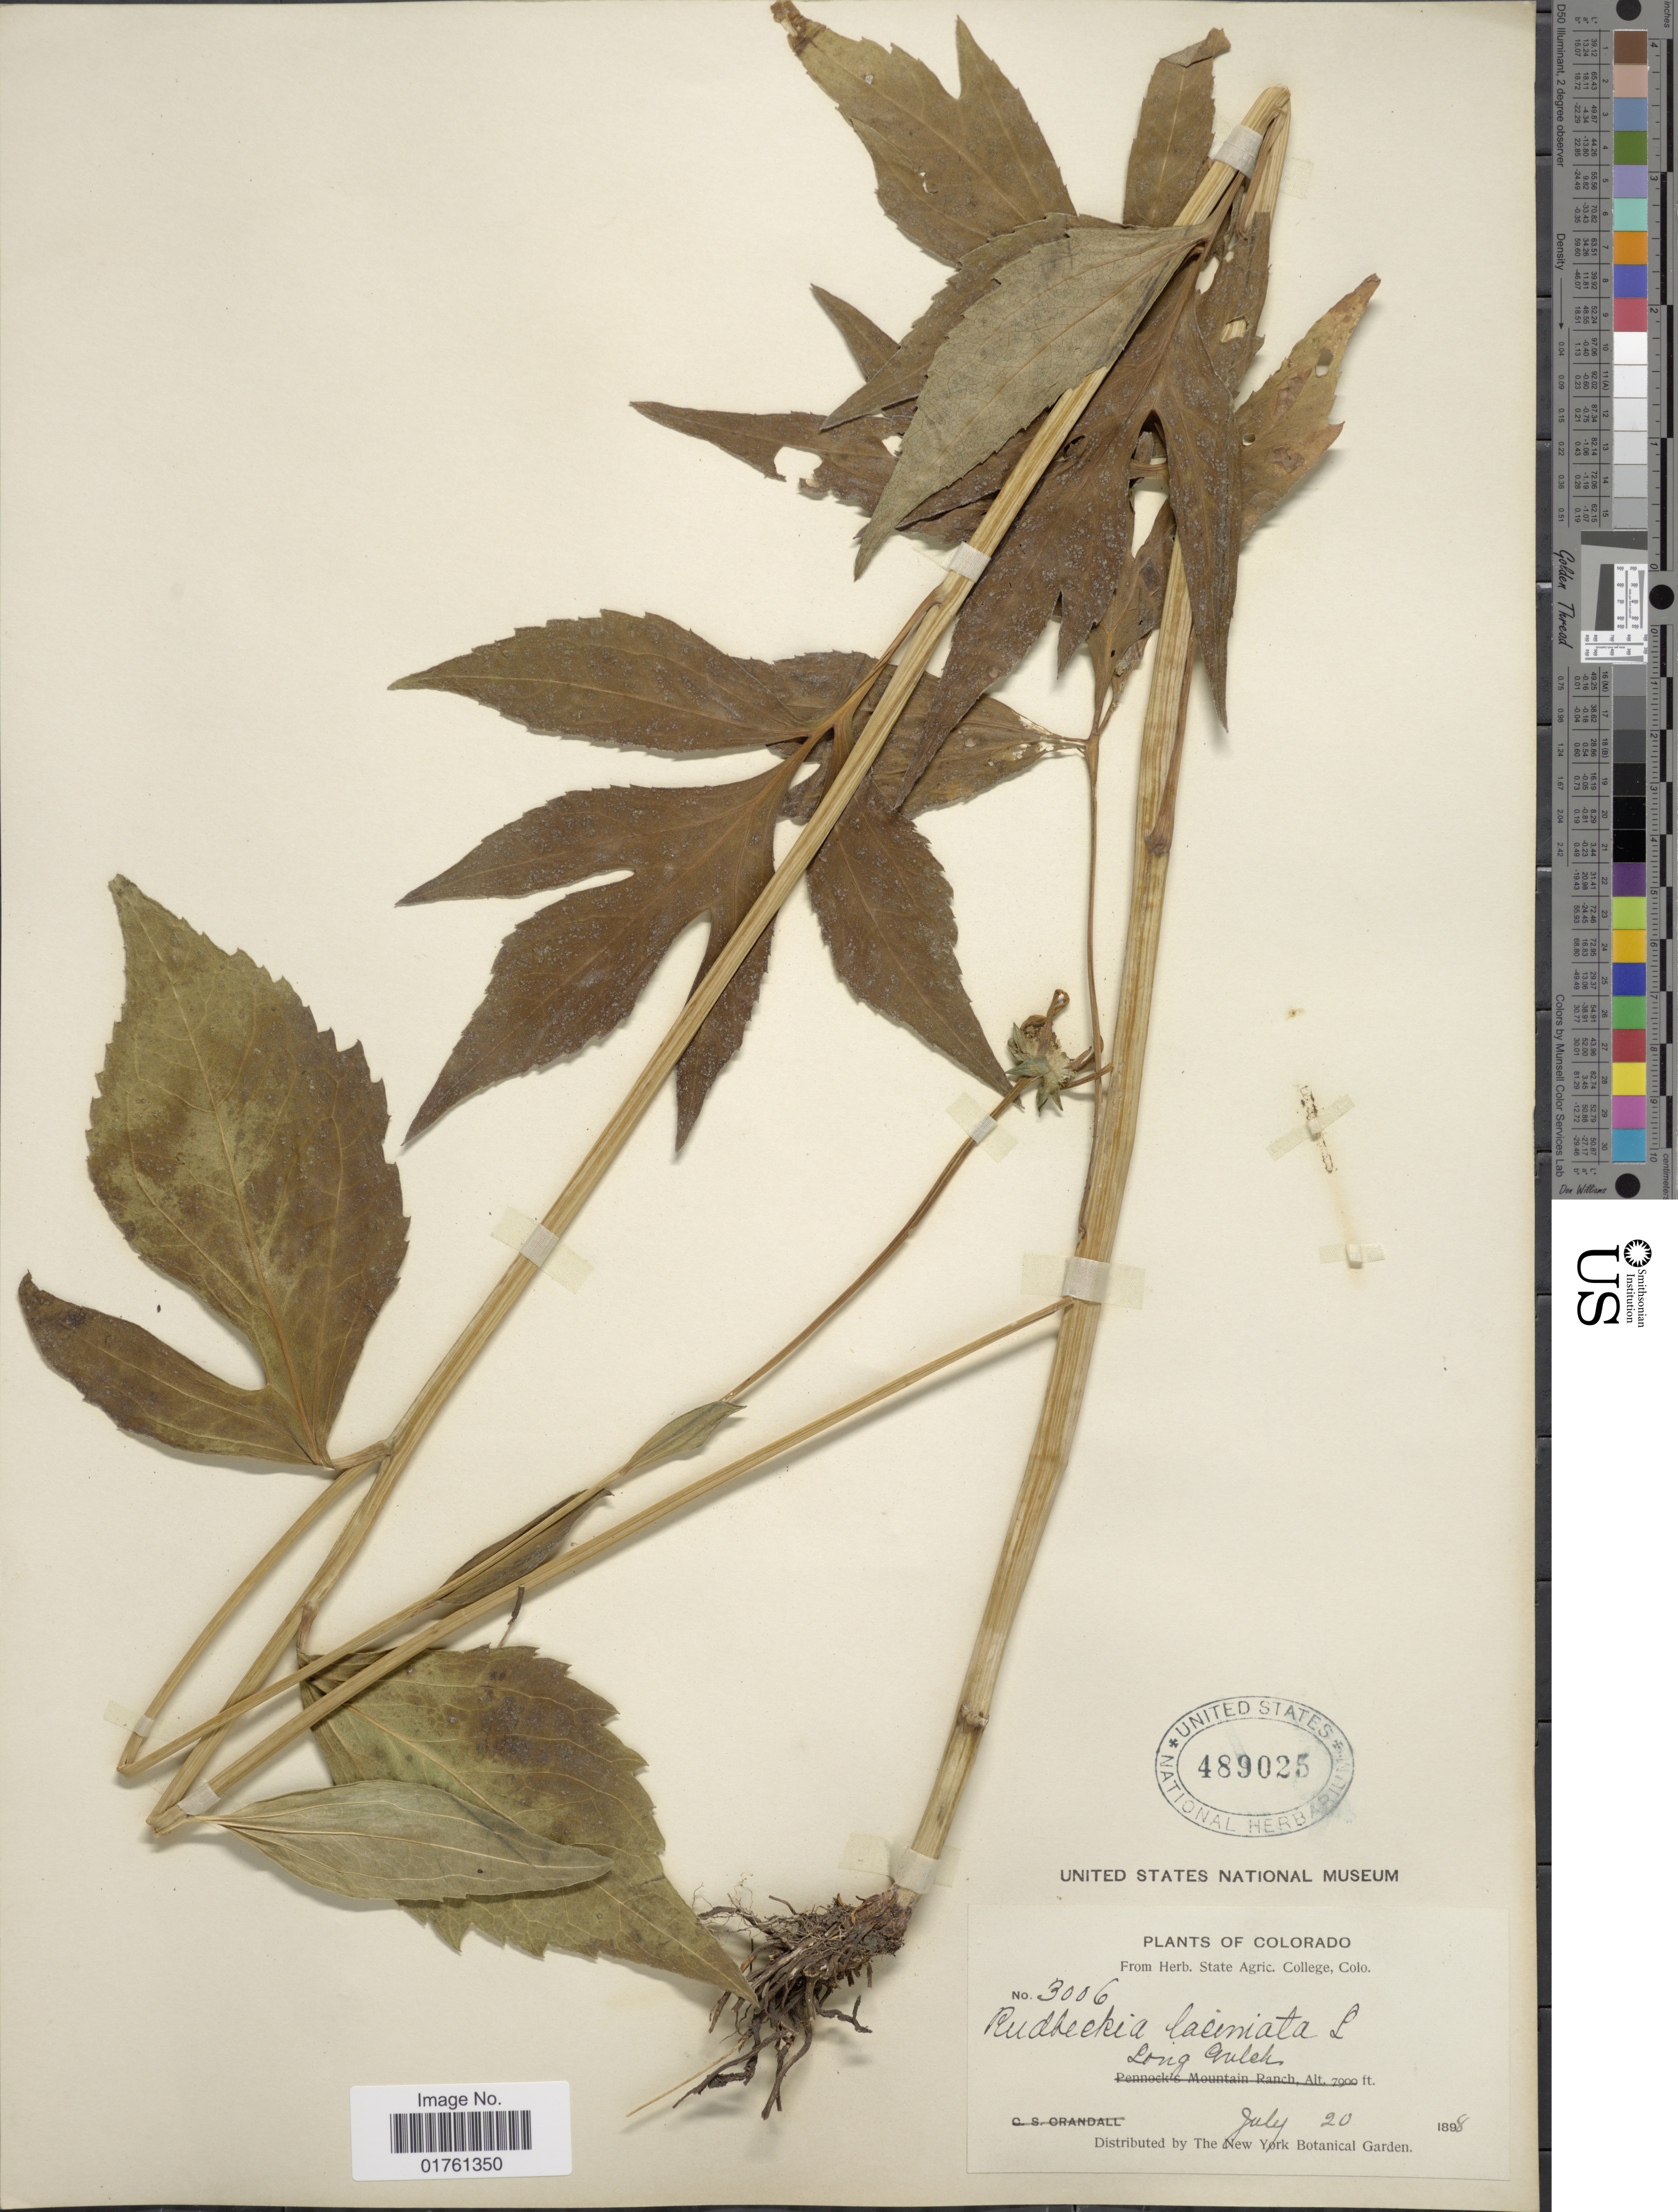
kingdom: Plantae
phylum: Tracheophyta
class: Magnoliopsida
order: Asterales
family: Asteraceae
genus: Rudbeckia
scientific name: Rudbeckia laciniata var. ampla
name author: (A. Nelson) Cronq.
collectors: ex herb. State Agric. College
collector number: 3006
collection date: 1898-07-20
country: United States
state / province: Colorado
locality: Long Gulch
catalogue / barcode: US 489025